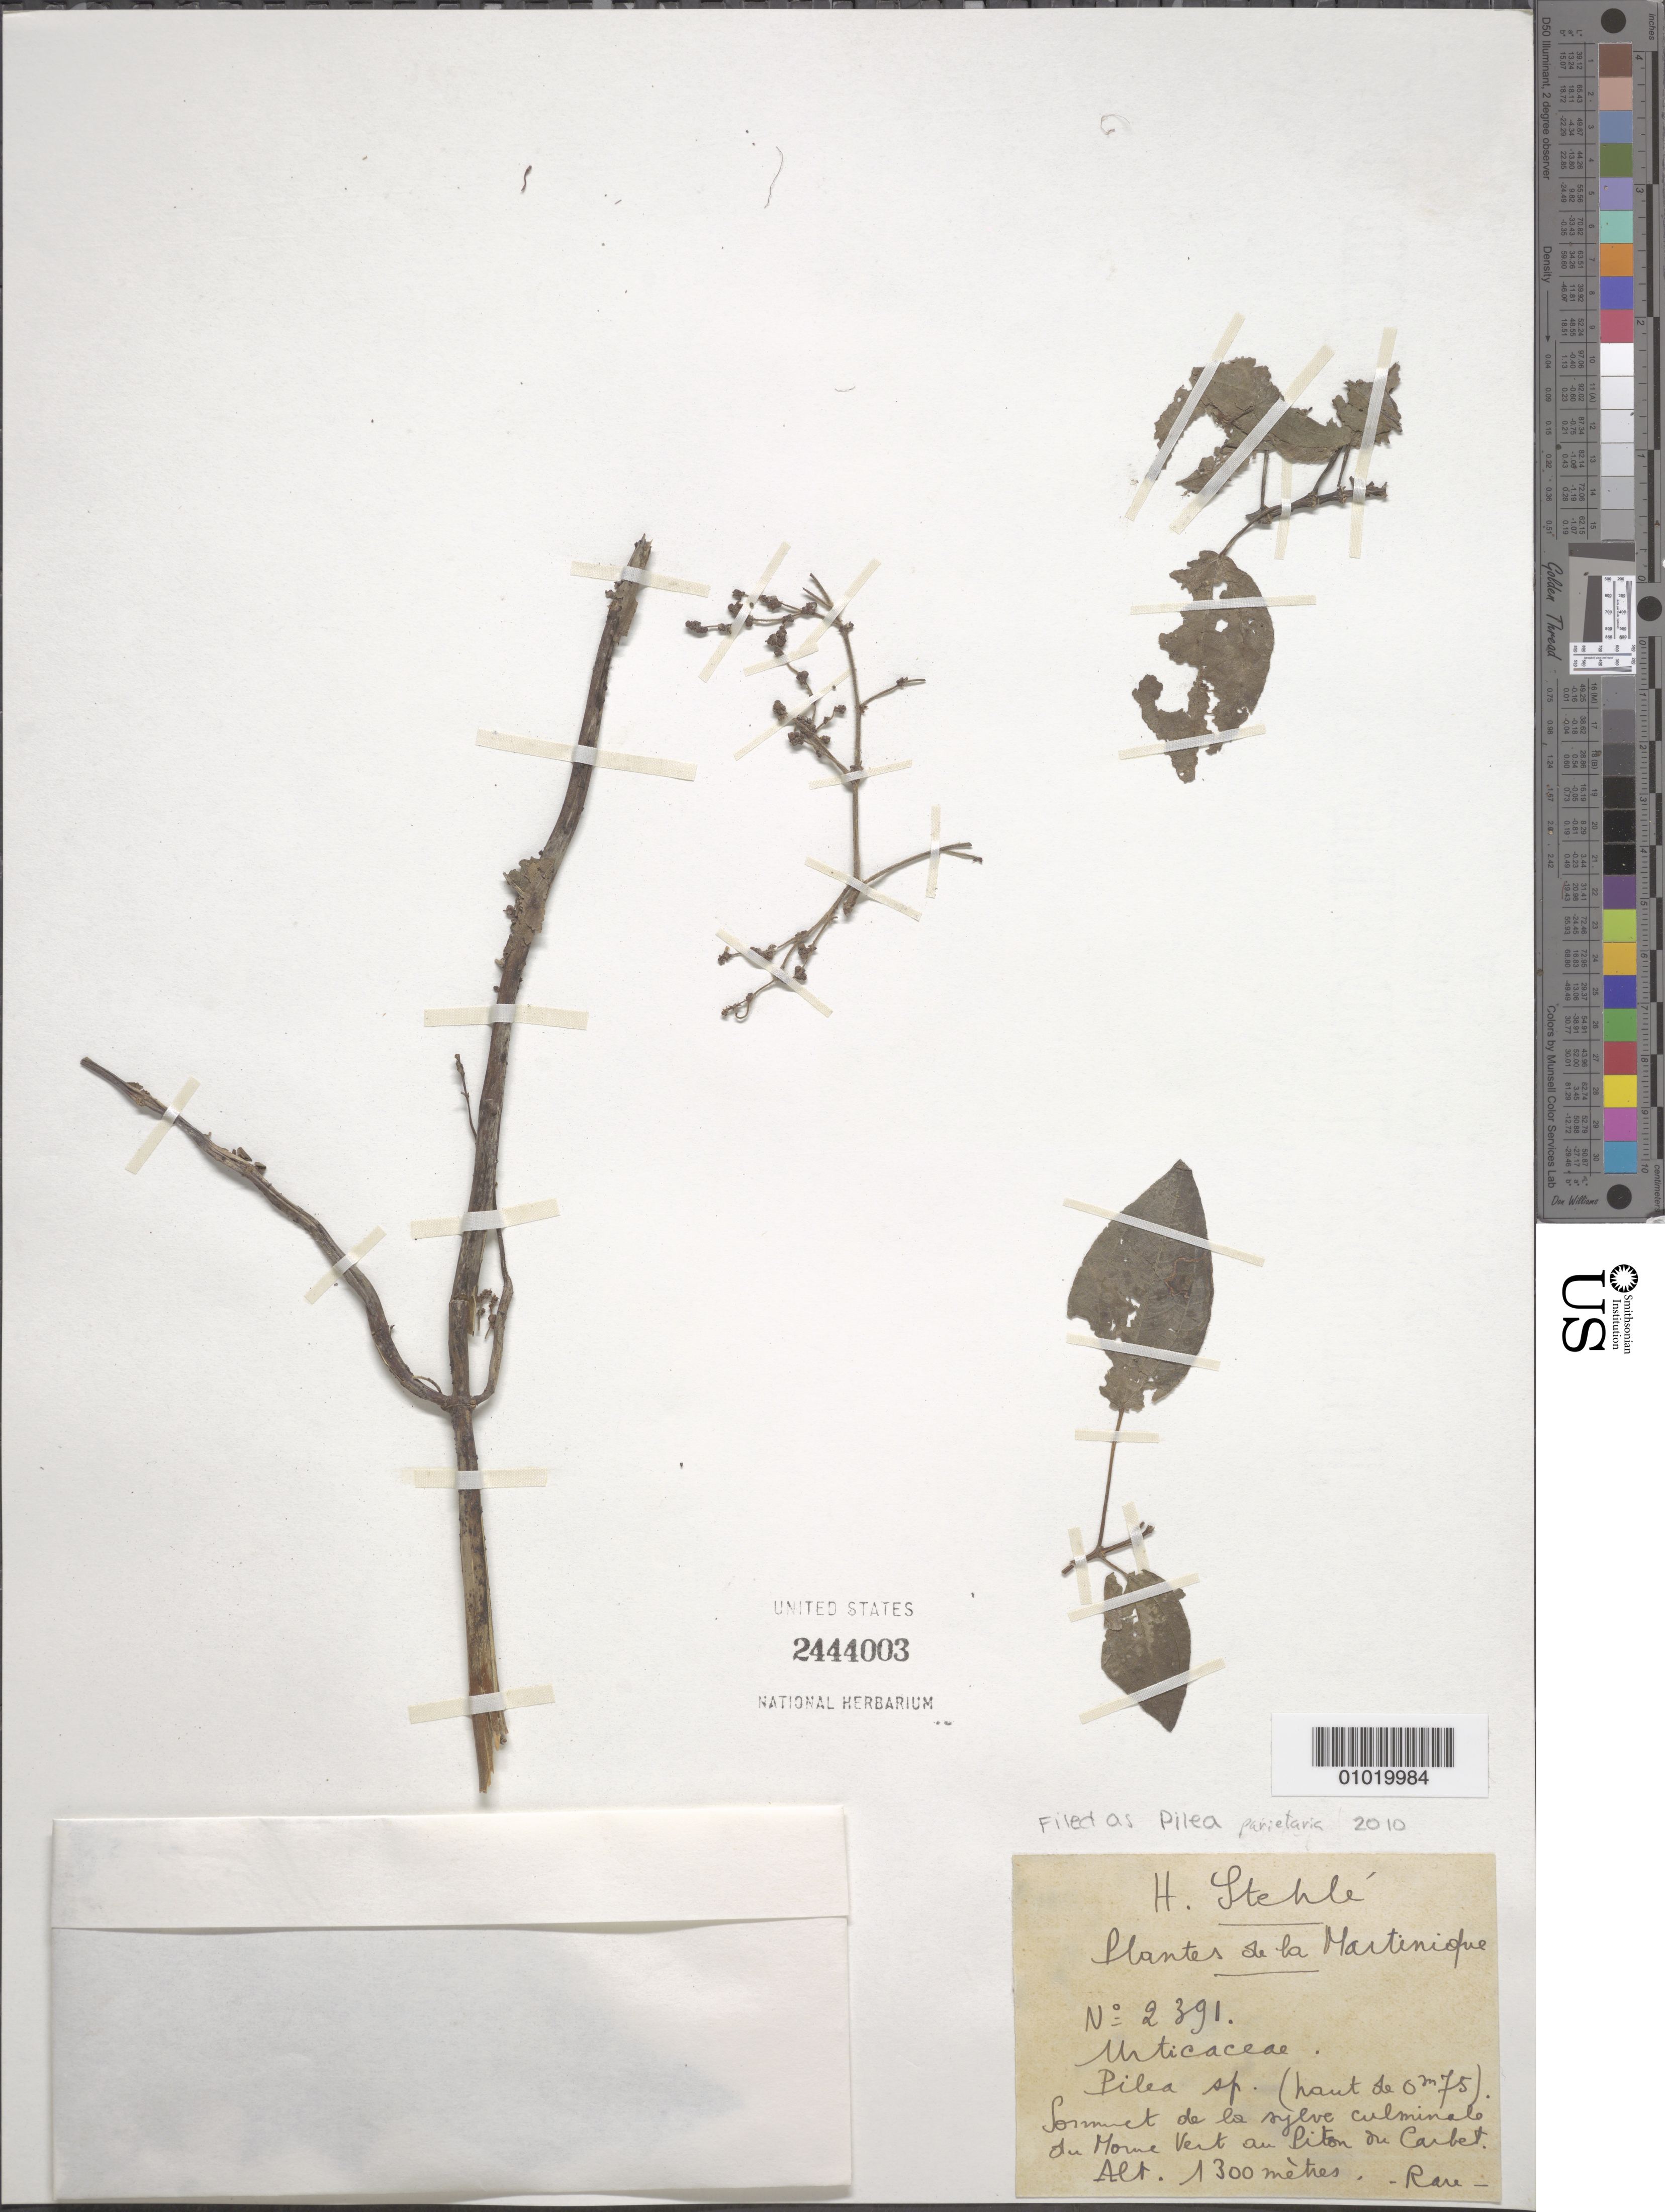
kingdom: Plantae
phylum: Tracheophyta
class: Magnoliopsida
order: Rosales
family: Urticaceae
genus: Pilea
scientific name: Pilea parietaria var. parietaria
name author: (L.) Blume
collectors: H. Stehlé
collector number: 2391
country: Martinique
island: Martinique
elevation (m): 1300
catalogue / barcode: US 2444003